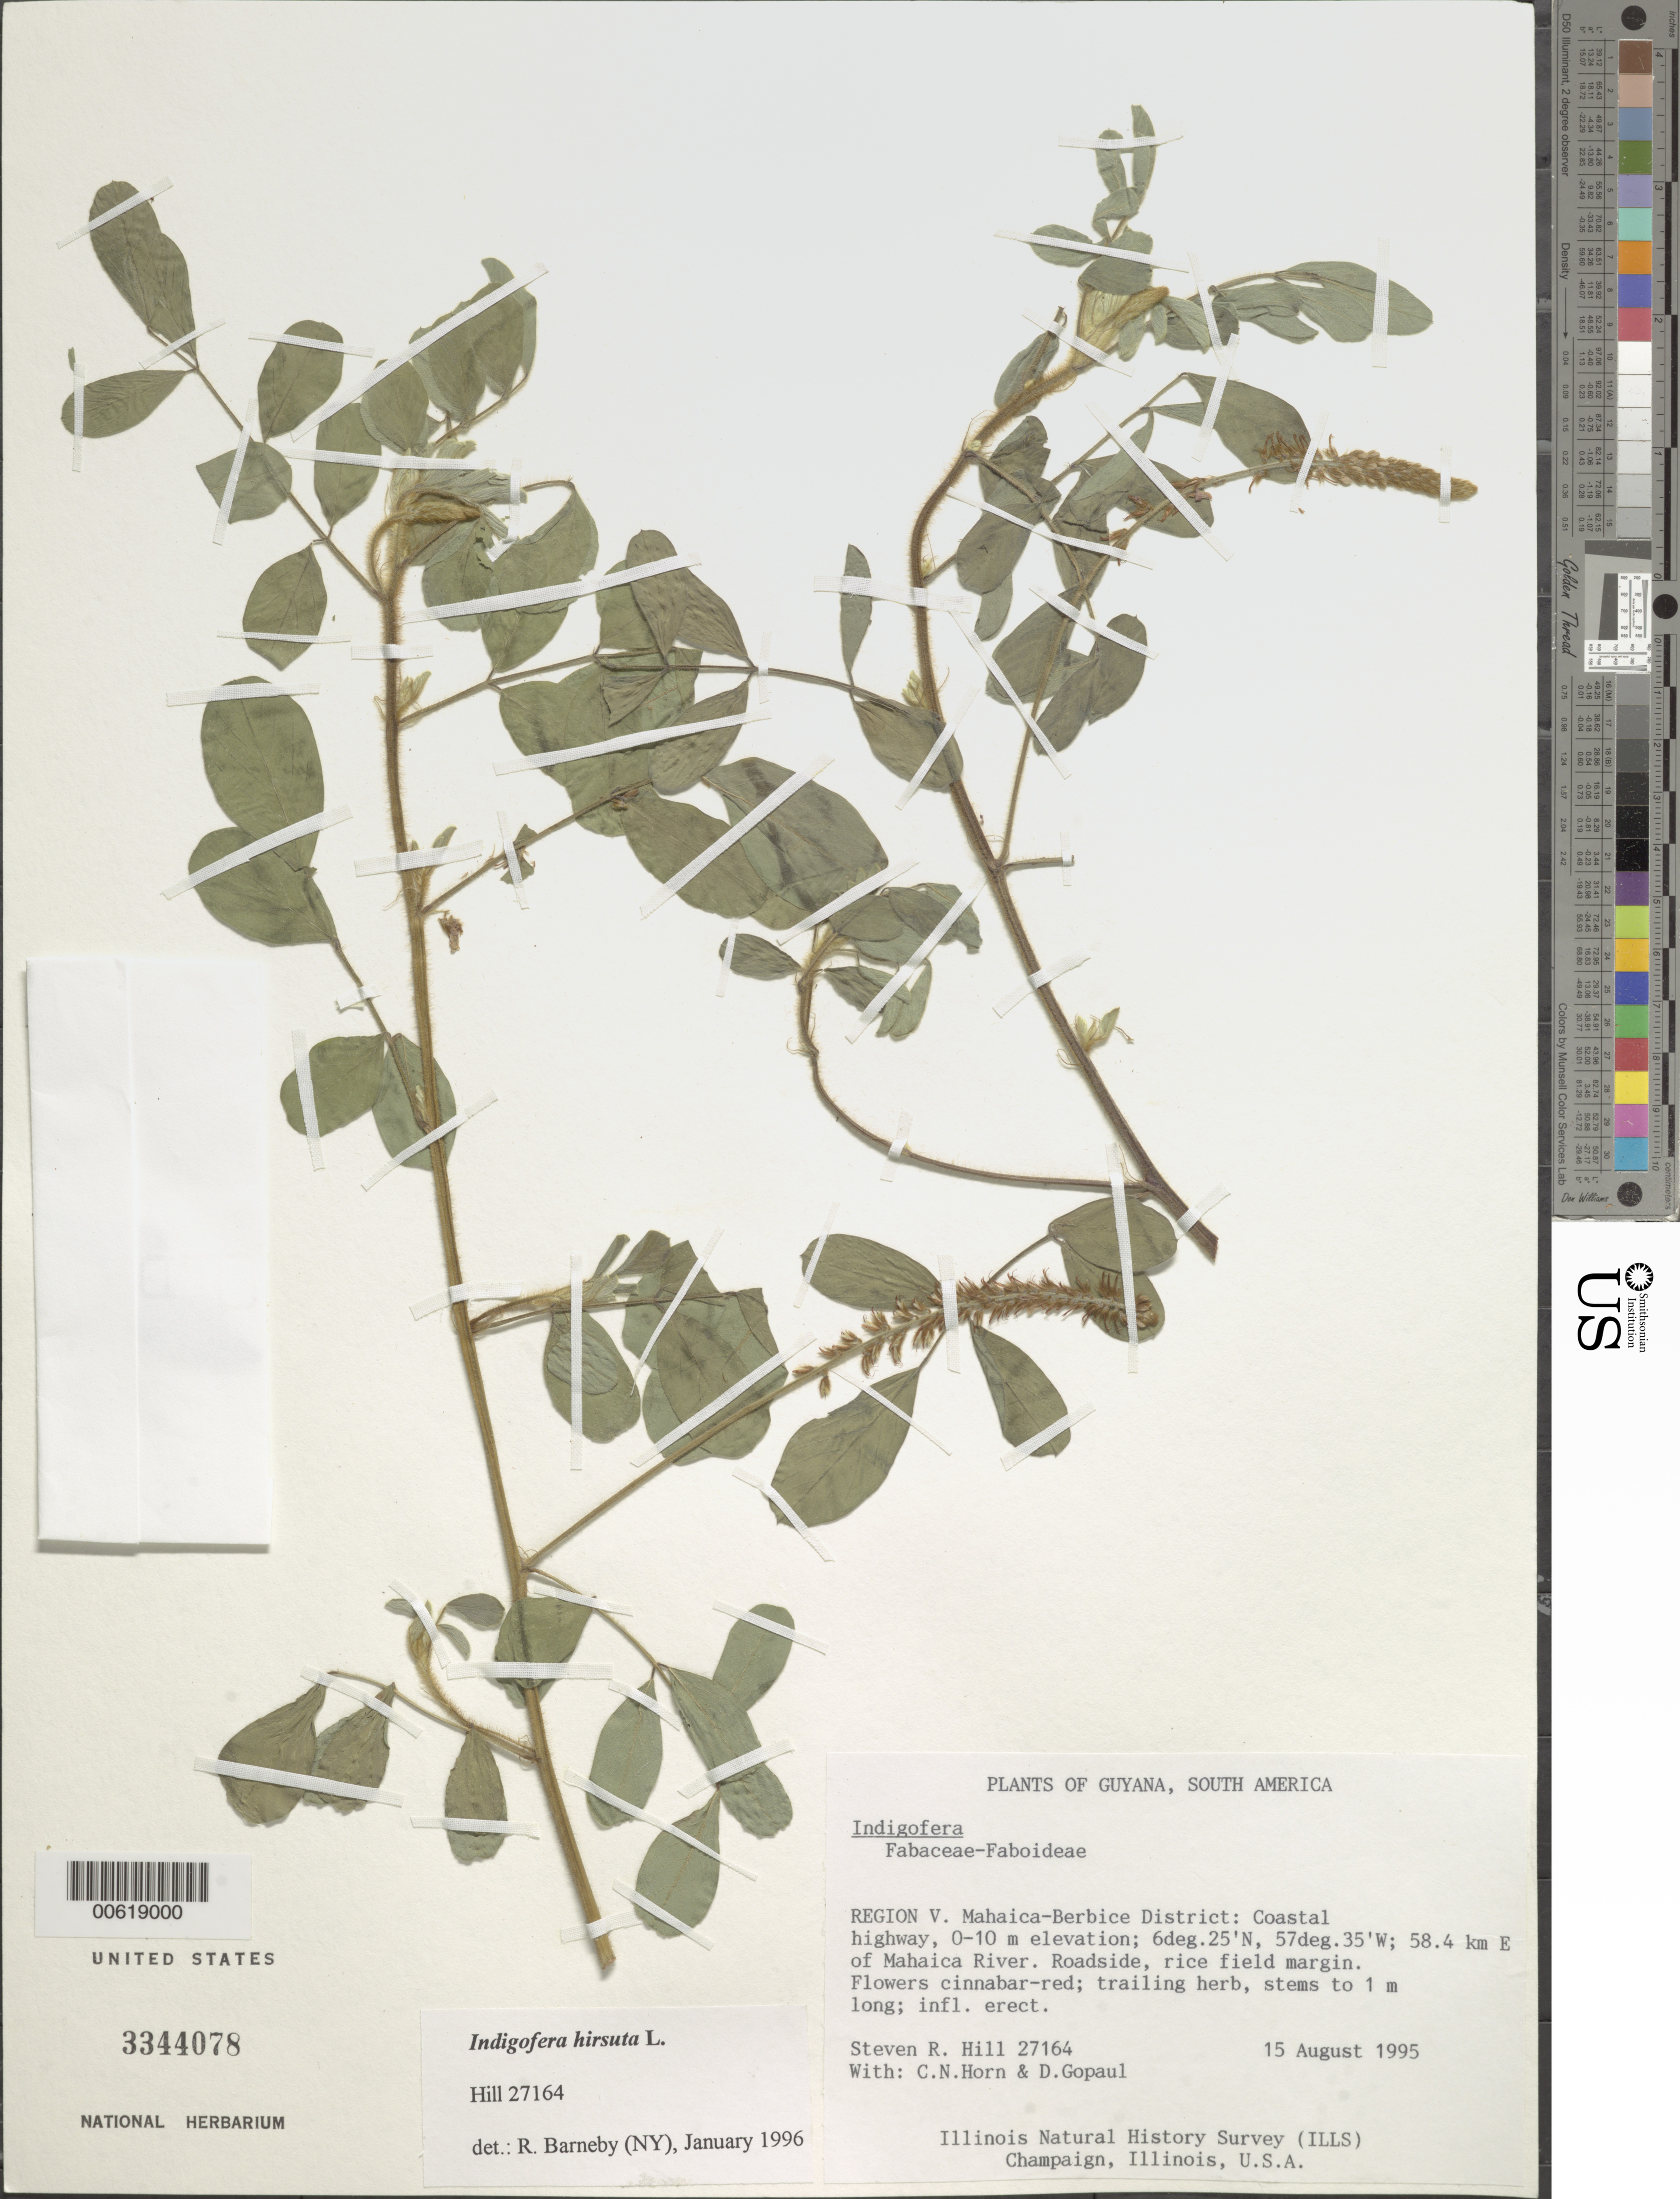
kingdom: Plantae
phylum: Tracheophyta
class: Magnoliopsida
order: Fabales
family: Fabaceae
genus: Indigofera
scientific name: Indigofera hirsuta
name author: L.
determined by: Barneby, Rupert C., (NY)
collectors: S. R. Hill, C. N. Horn & D. Gopaul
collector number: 27164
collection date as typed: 15-Aug-95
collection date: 1995-08-15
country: Guyana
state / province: Mahaica-Berbice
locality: Mahaica R., 58.4 km E of on coastal hwy.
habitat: Roadside, rice field margin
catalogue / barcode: US 3344078